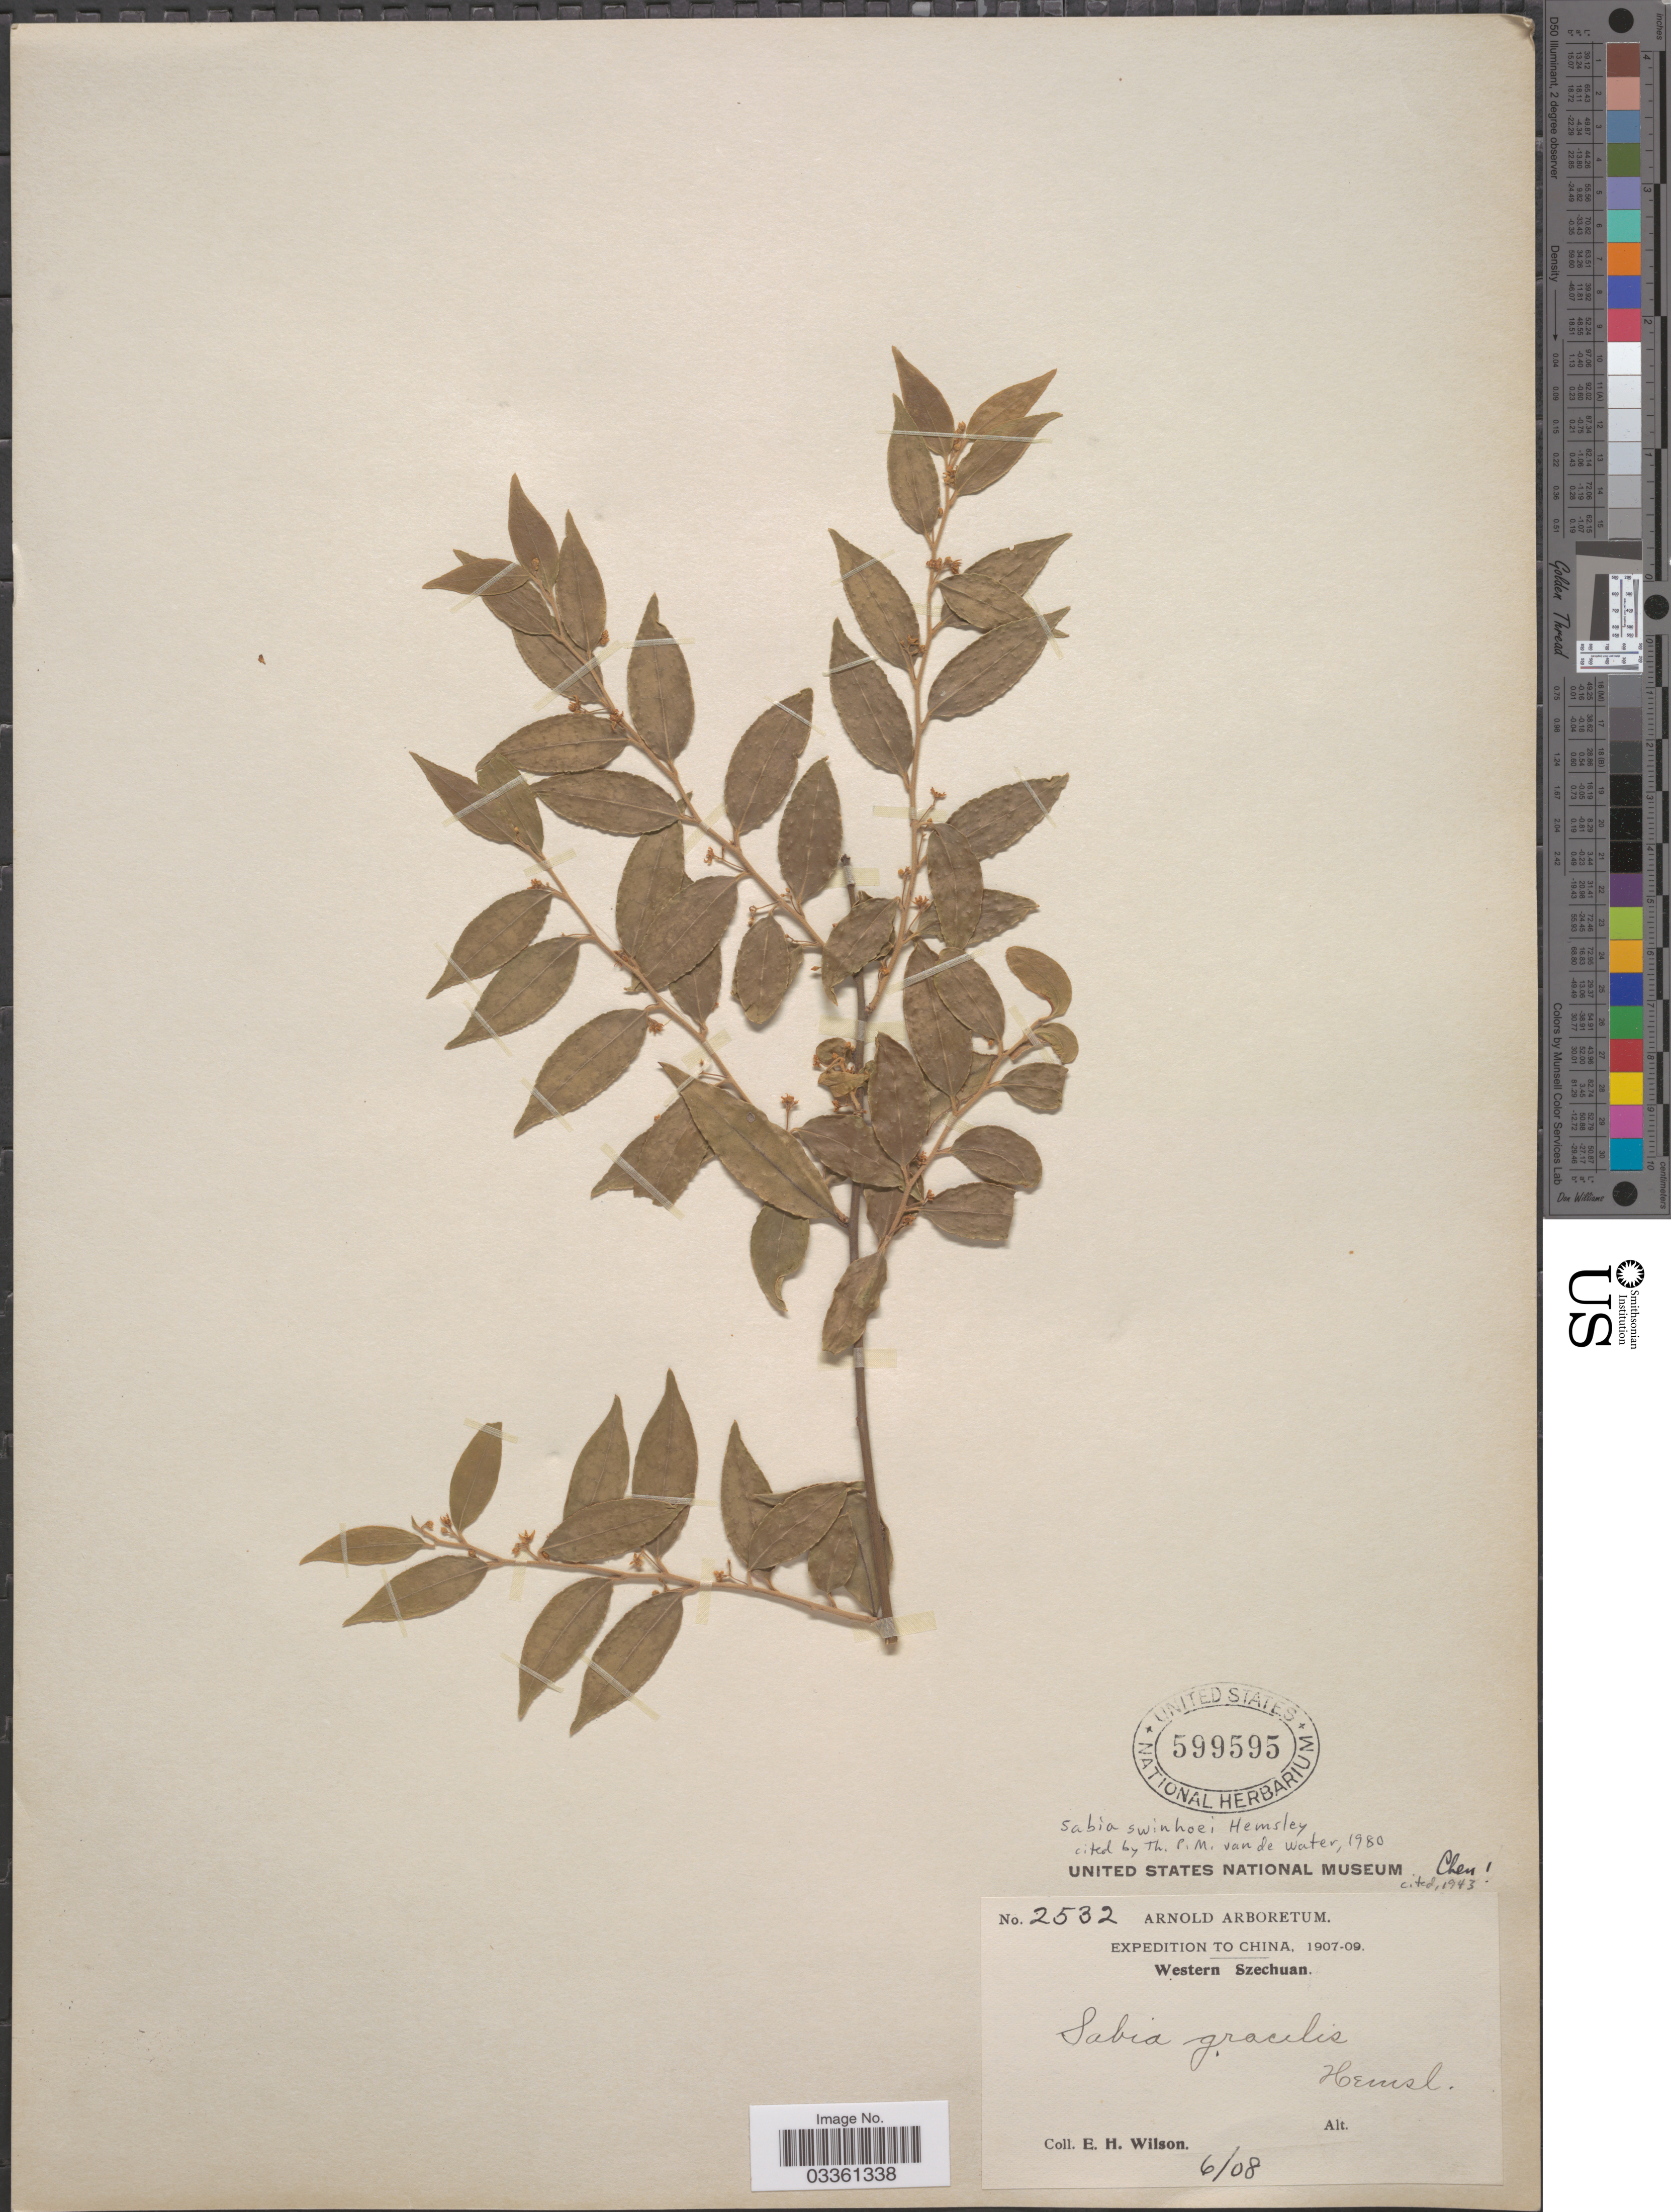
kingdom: Plantae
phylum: Tracheophyta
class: Magnoliopsida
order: Proteales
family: Sabiaceae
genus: Sabia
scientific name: Sabia swinhoei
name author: Hemsl.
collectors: E. Wilson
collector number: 2532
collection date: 1908-06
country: China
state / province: Sichuan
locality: Western Szechuan.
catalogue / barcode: US 599595